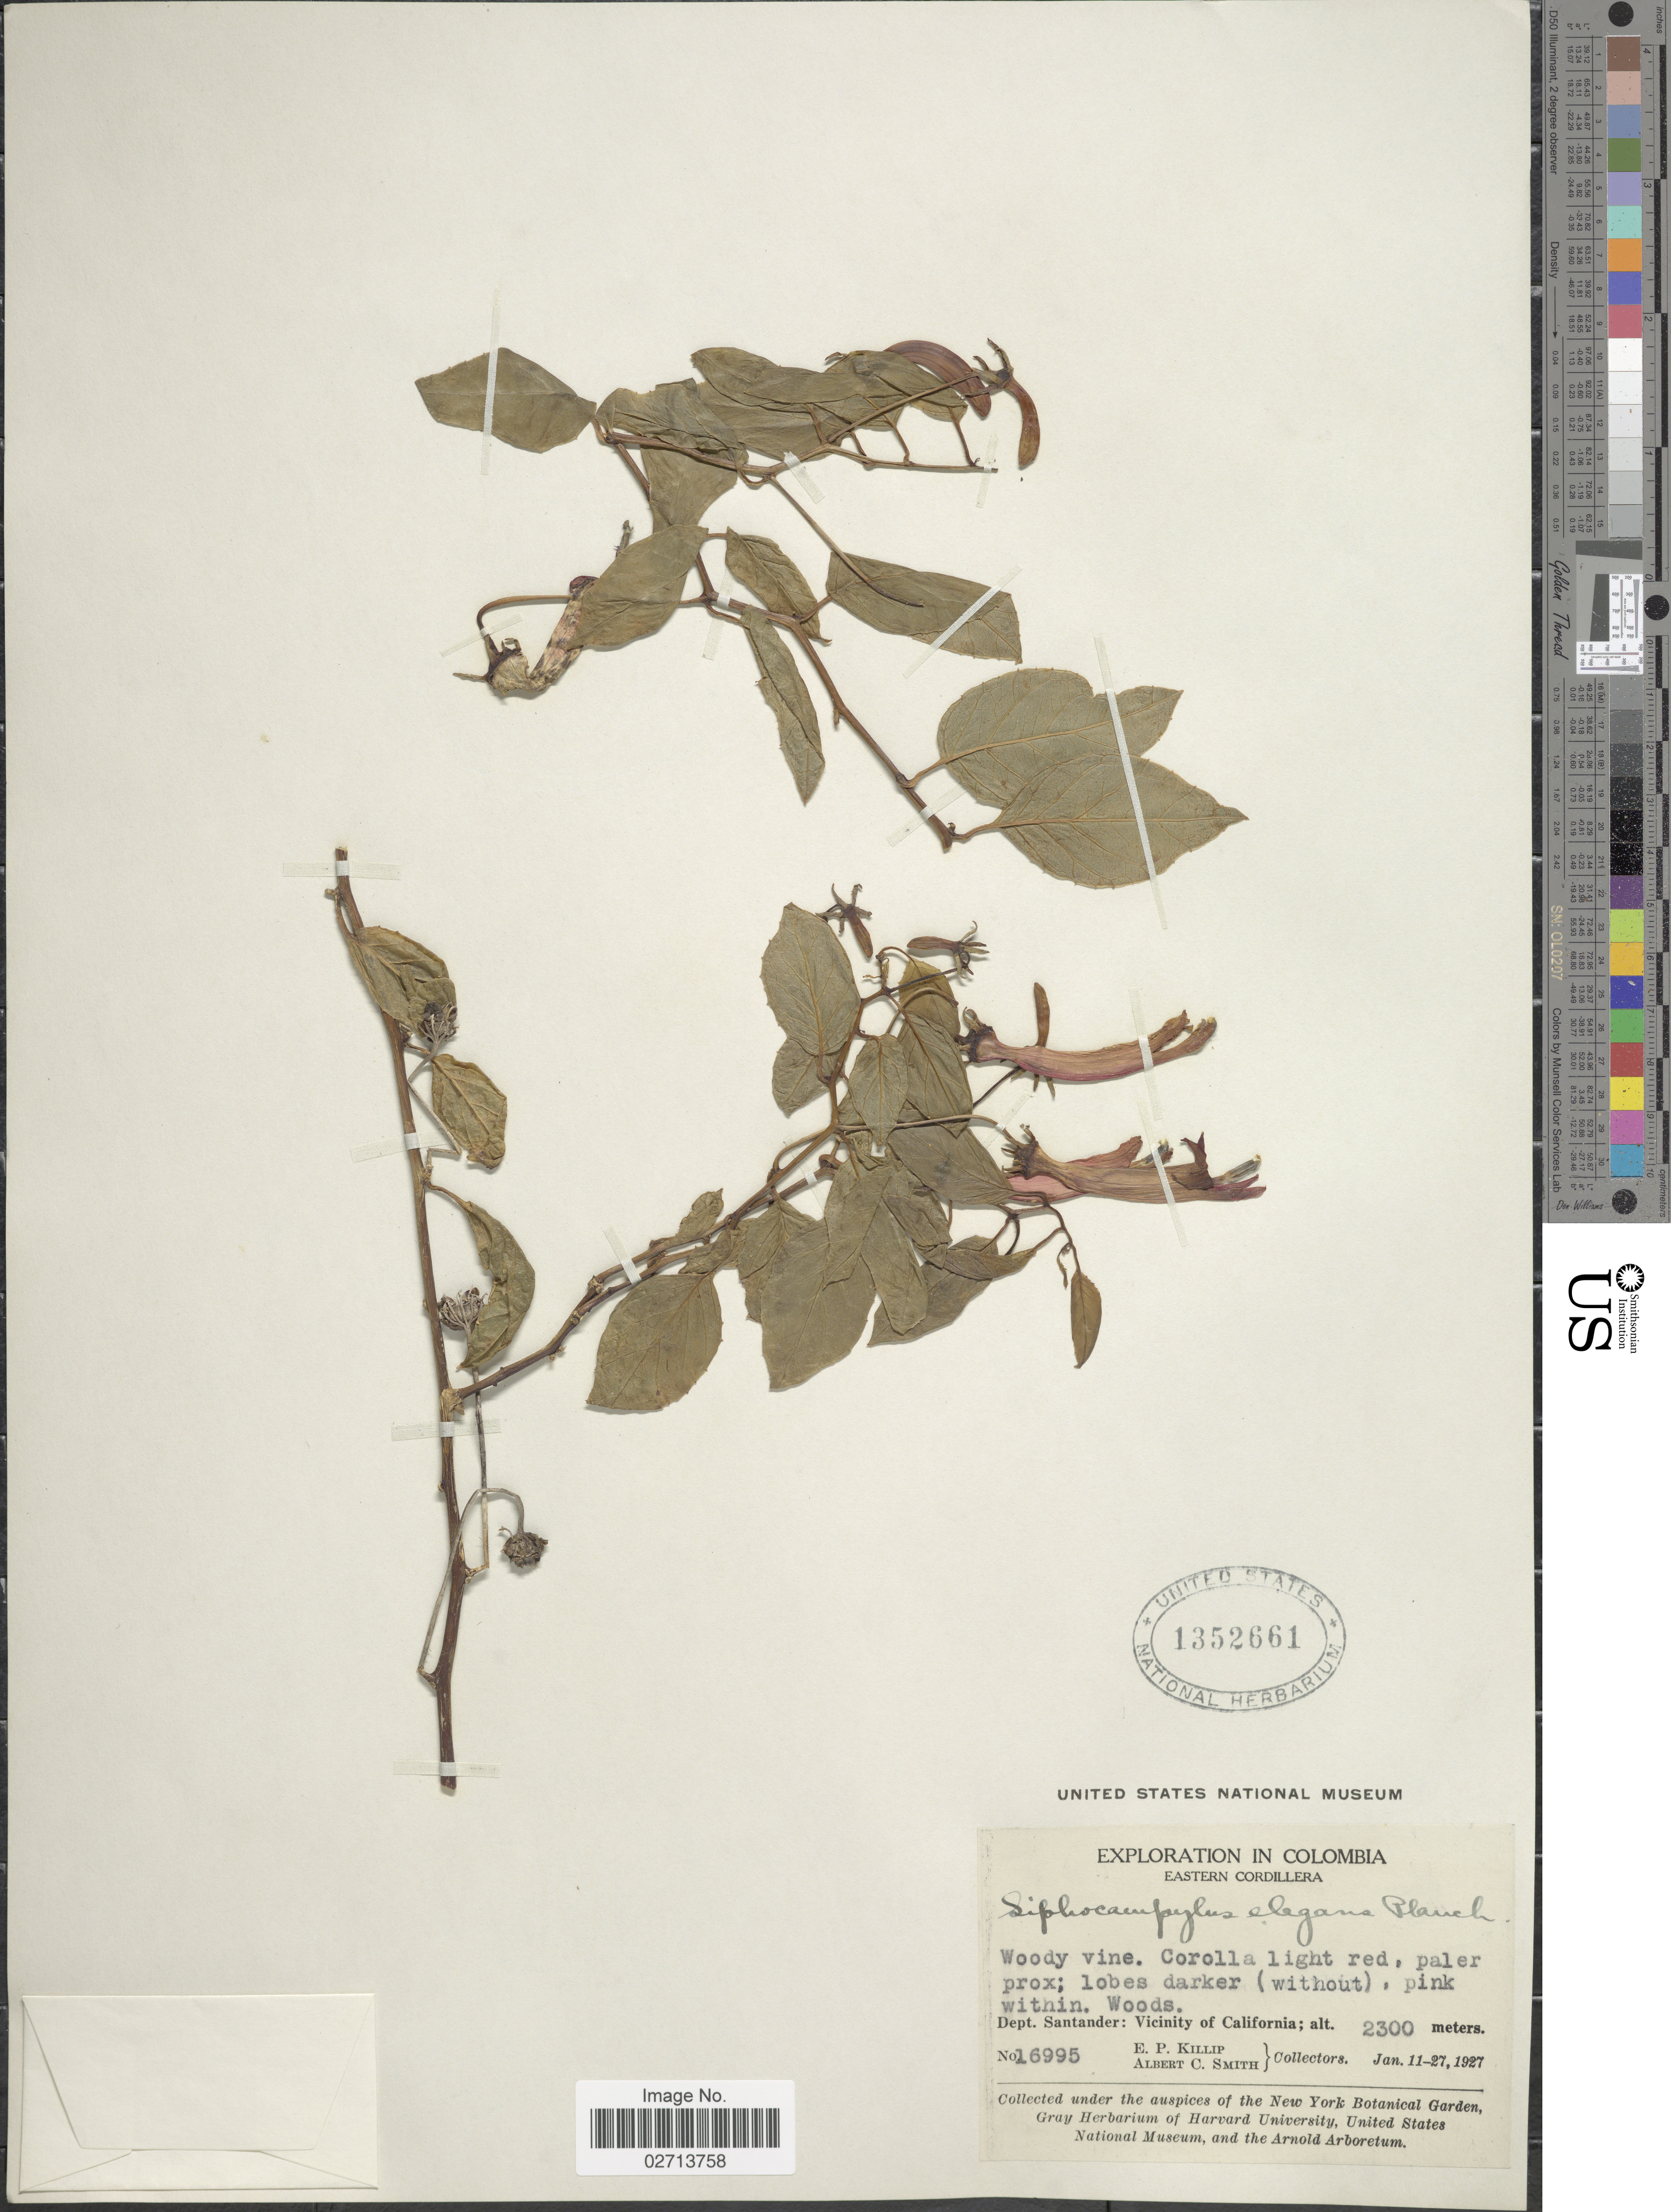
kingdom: Plantae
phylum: Tracheophyta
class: Magnoliopsida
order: Asterales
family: Campanulaceae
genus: Siphocampylus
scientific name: Siphocampylus elegans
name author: Planch.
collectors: E. P. Killip & A. C. Smith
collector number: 16995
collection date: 1927-01-11/1927-01-27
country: Colombia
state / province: Santander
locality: Eastern Cordillera, Woods, Dept. Santander: Vicinity of California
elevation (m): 2300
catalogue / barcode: US 1352661